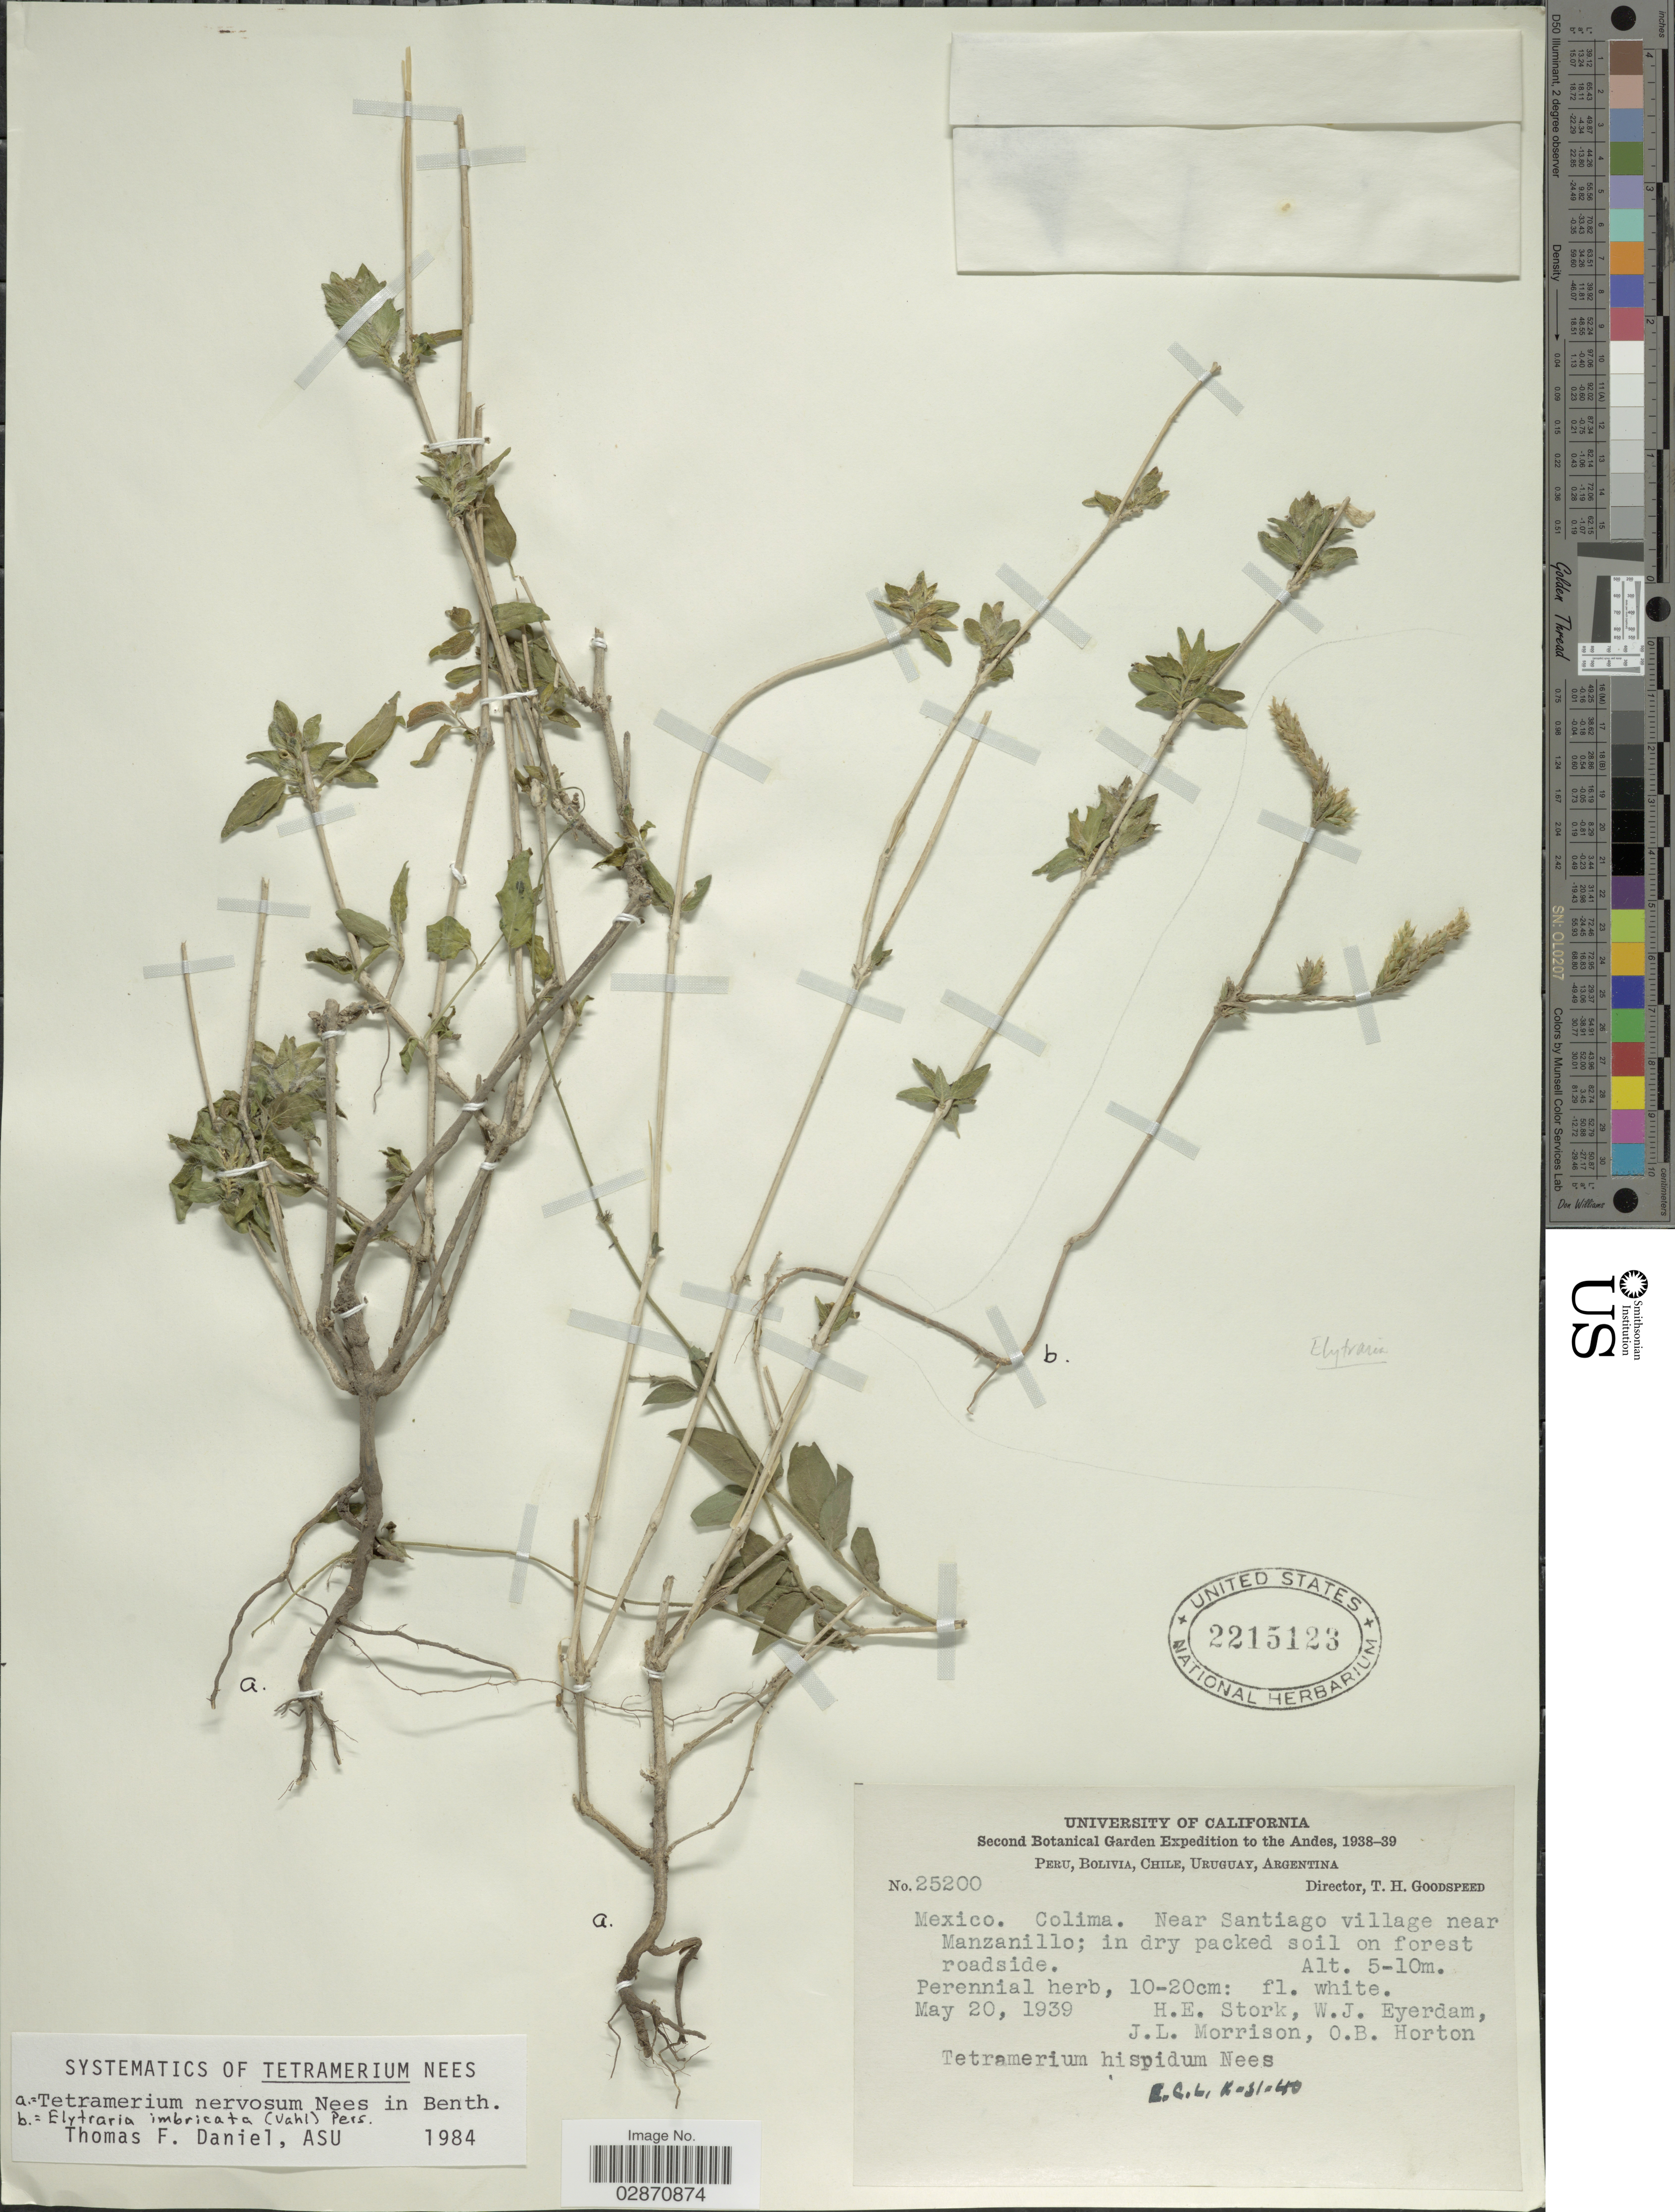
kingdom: Plantae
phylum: Tracheophyta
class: Magnoliopsida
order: Lamiales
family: Acanthaceae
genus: Tetramerium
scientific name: Tetramerium nervosum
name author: Nees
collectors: H. E. Stork, W. J. Eyerdam, J. Morrison & O. B. Horton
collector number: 25200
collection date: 1939-05-20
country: Mexico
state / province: Colima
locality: Near Santiago village near Manzanillo.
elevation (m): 5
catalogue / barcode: US 2215123